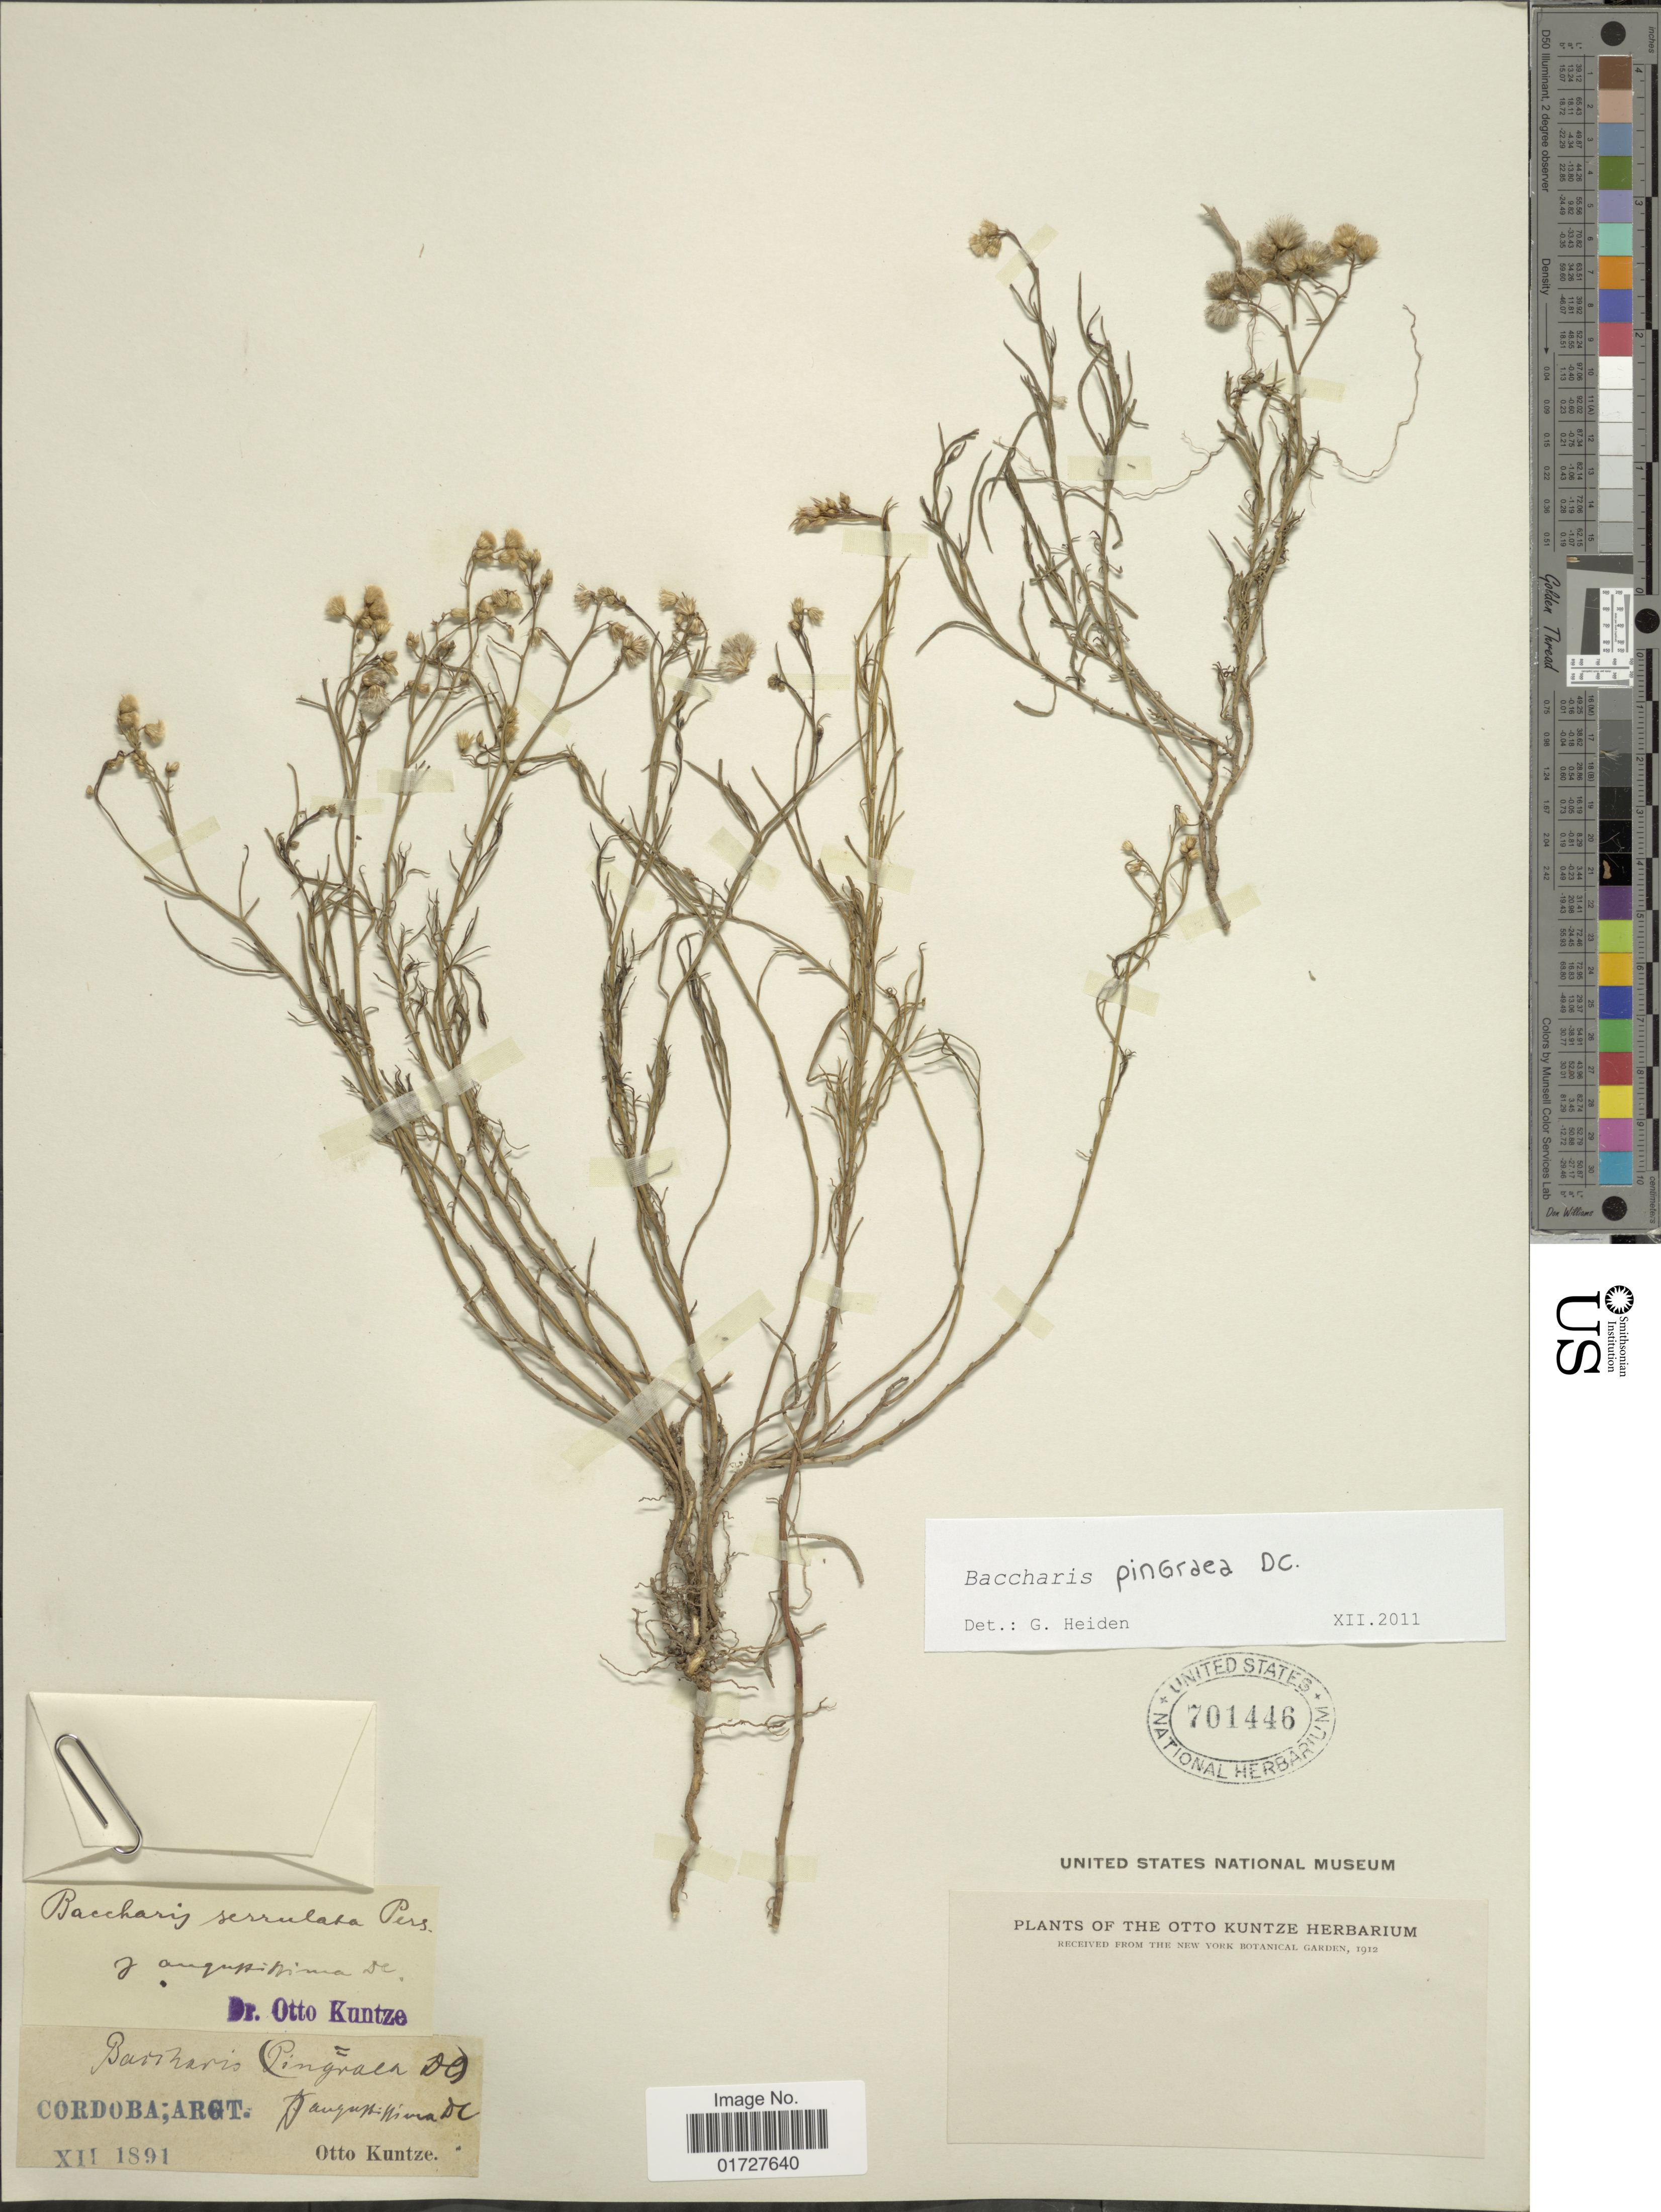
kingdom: Plantae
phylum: Tracheophyta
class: Magnoliopsida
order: Asterales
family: Asteraceae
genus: Baccharis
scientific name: Baccharis pingraea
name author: DC.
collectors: C.E.O. Kuntze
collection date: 1891-12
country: Argentina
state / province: Cordoba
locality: Argt.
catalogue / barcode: US 701446